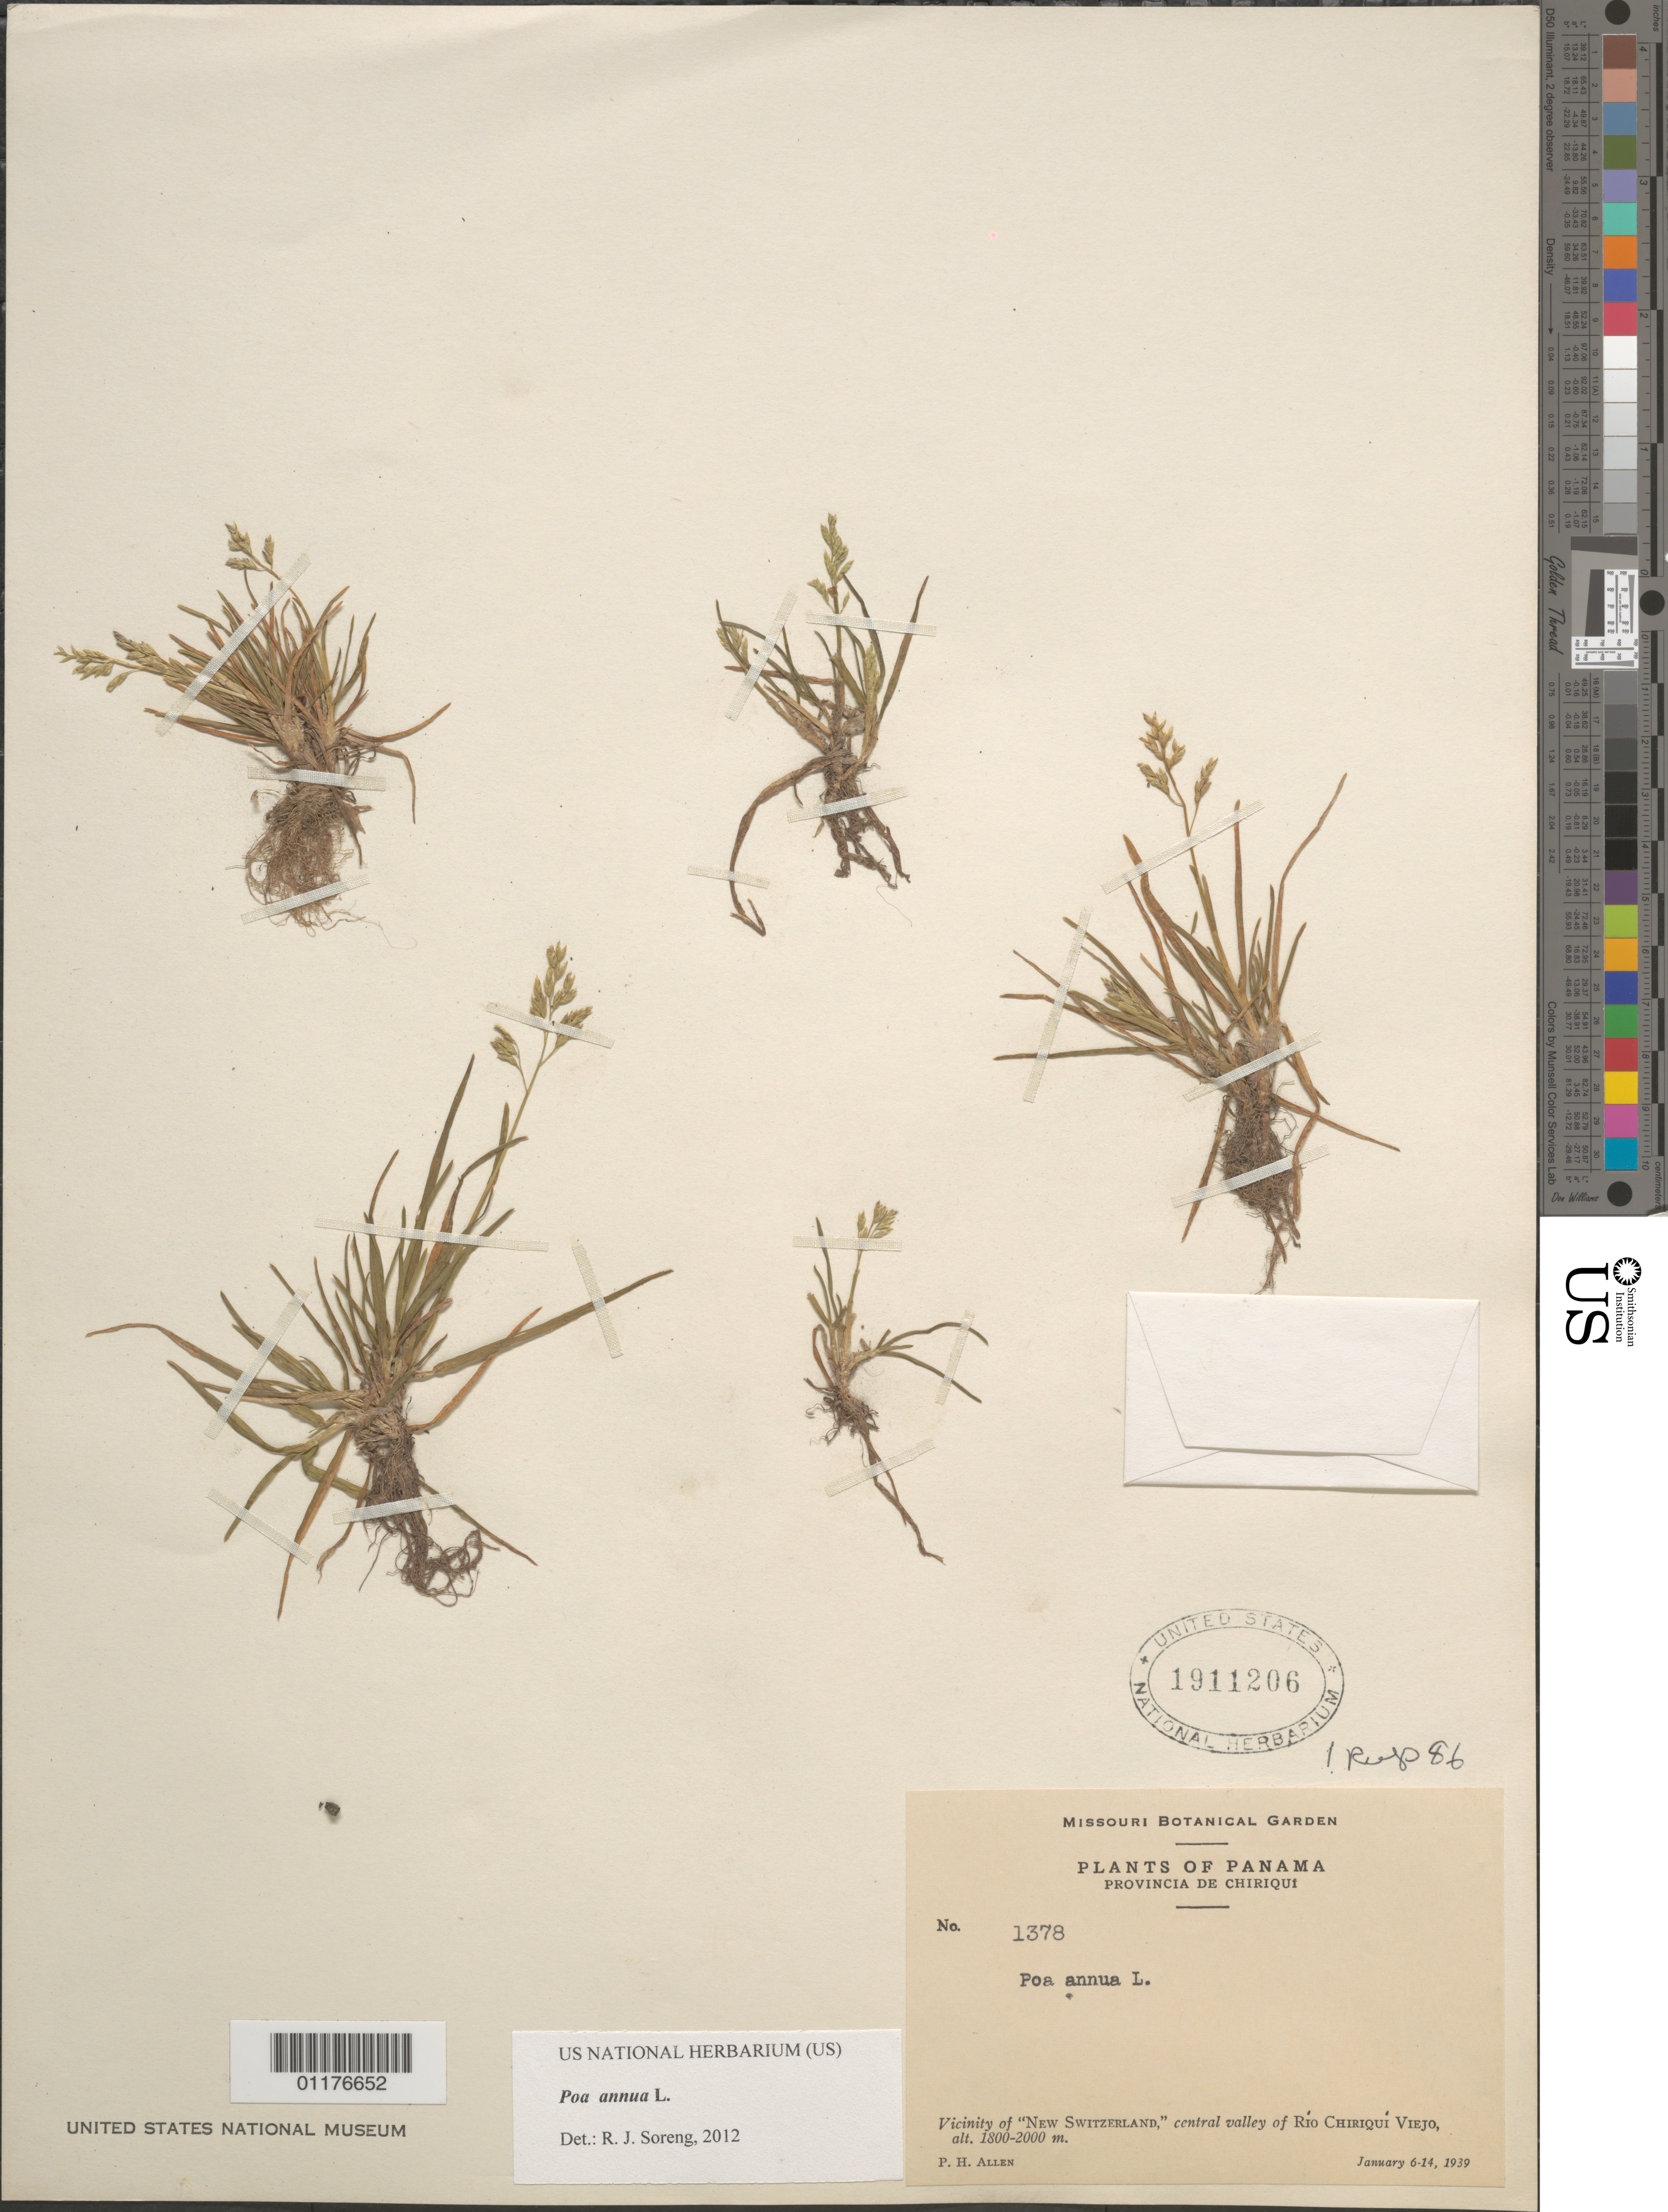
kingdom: Plantae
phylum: Tracheophyta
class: Liliopsida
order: Poales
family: Poaceae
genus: Poa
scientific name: Poa annua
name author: L.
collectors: P. H. Allen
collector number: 1378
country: Panama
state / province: Chiriquí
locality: New Switzerland, central valley of Rio Chiriqui Viejo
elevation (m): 1800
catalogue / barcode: US 1911206